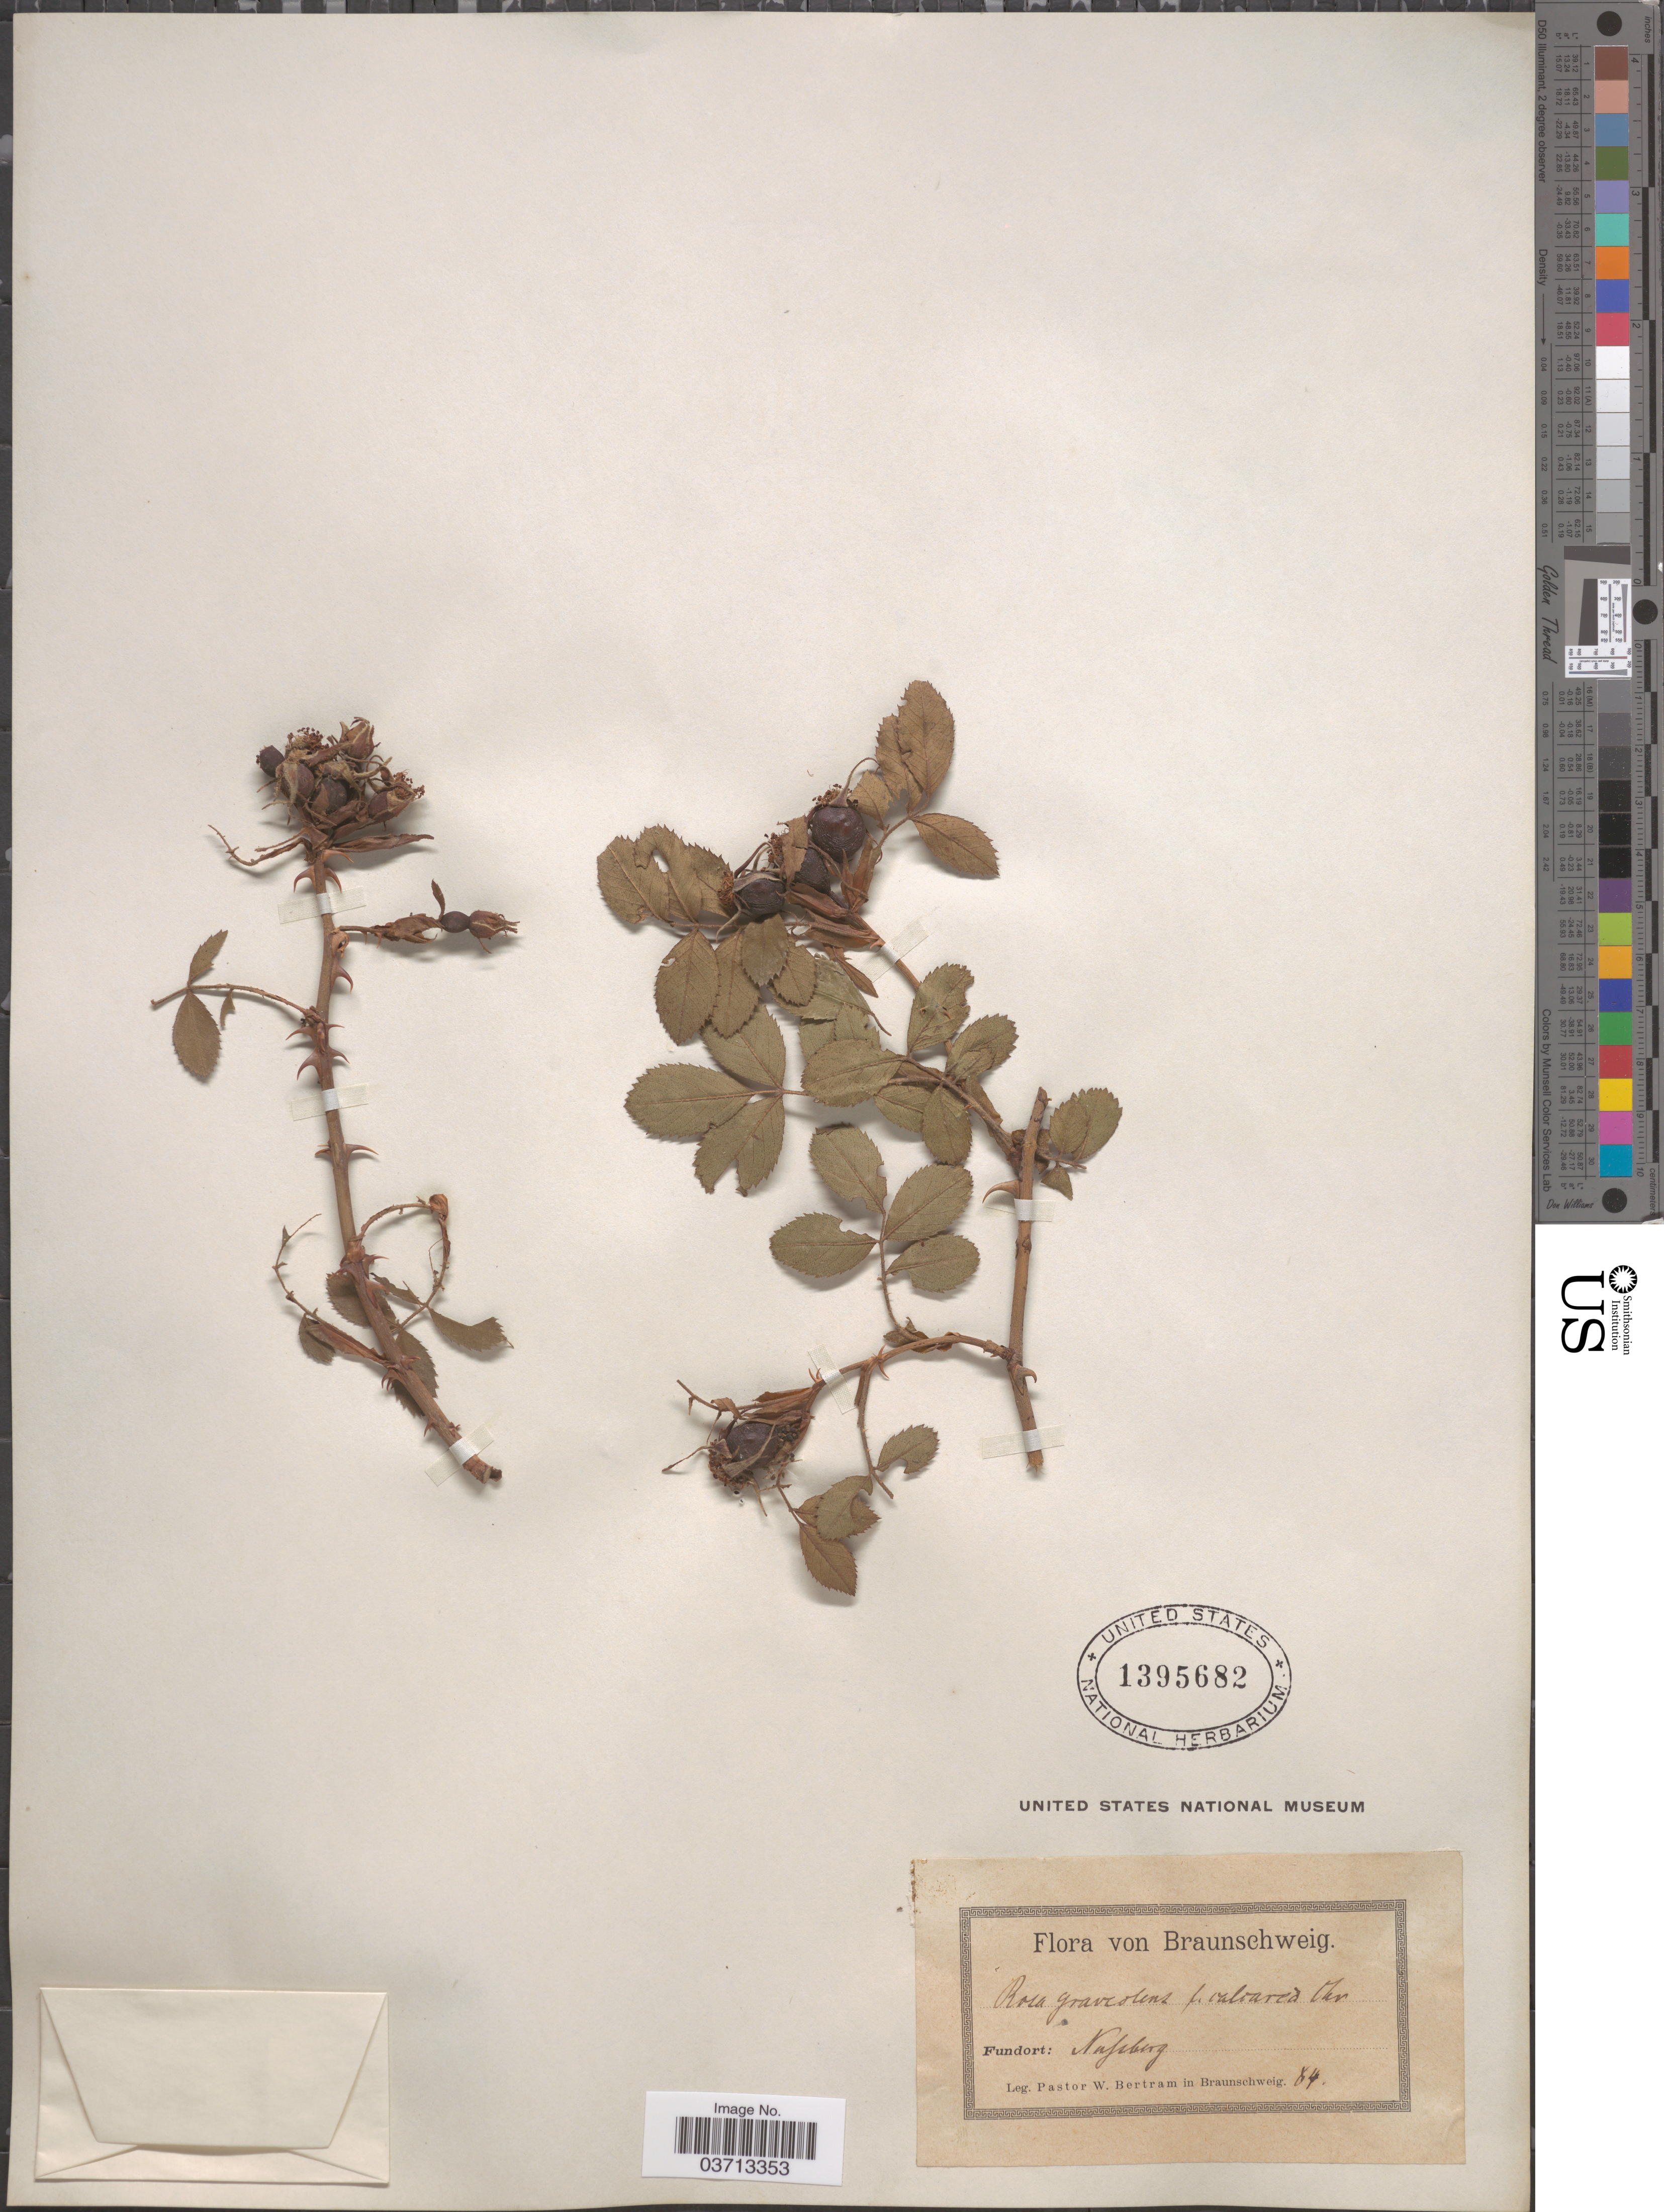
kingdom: Plantae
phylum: Tracheophyta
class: Magnoliopsida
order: Rosales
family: Rosaceae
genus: Rosa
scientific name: Rosa graveolens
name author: Gren.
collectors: W. Bertram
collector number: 84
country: Germany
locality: Braunschweig. Nussberg.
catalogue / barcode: US 1395682